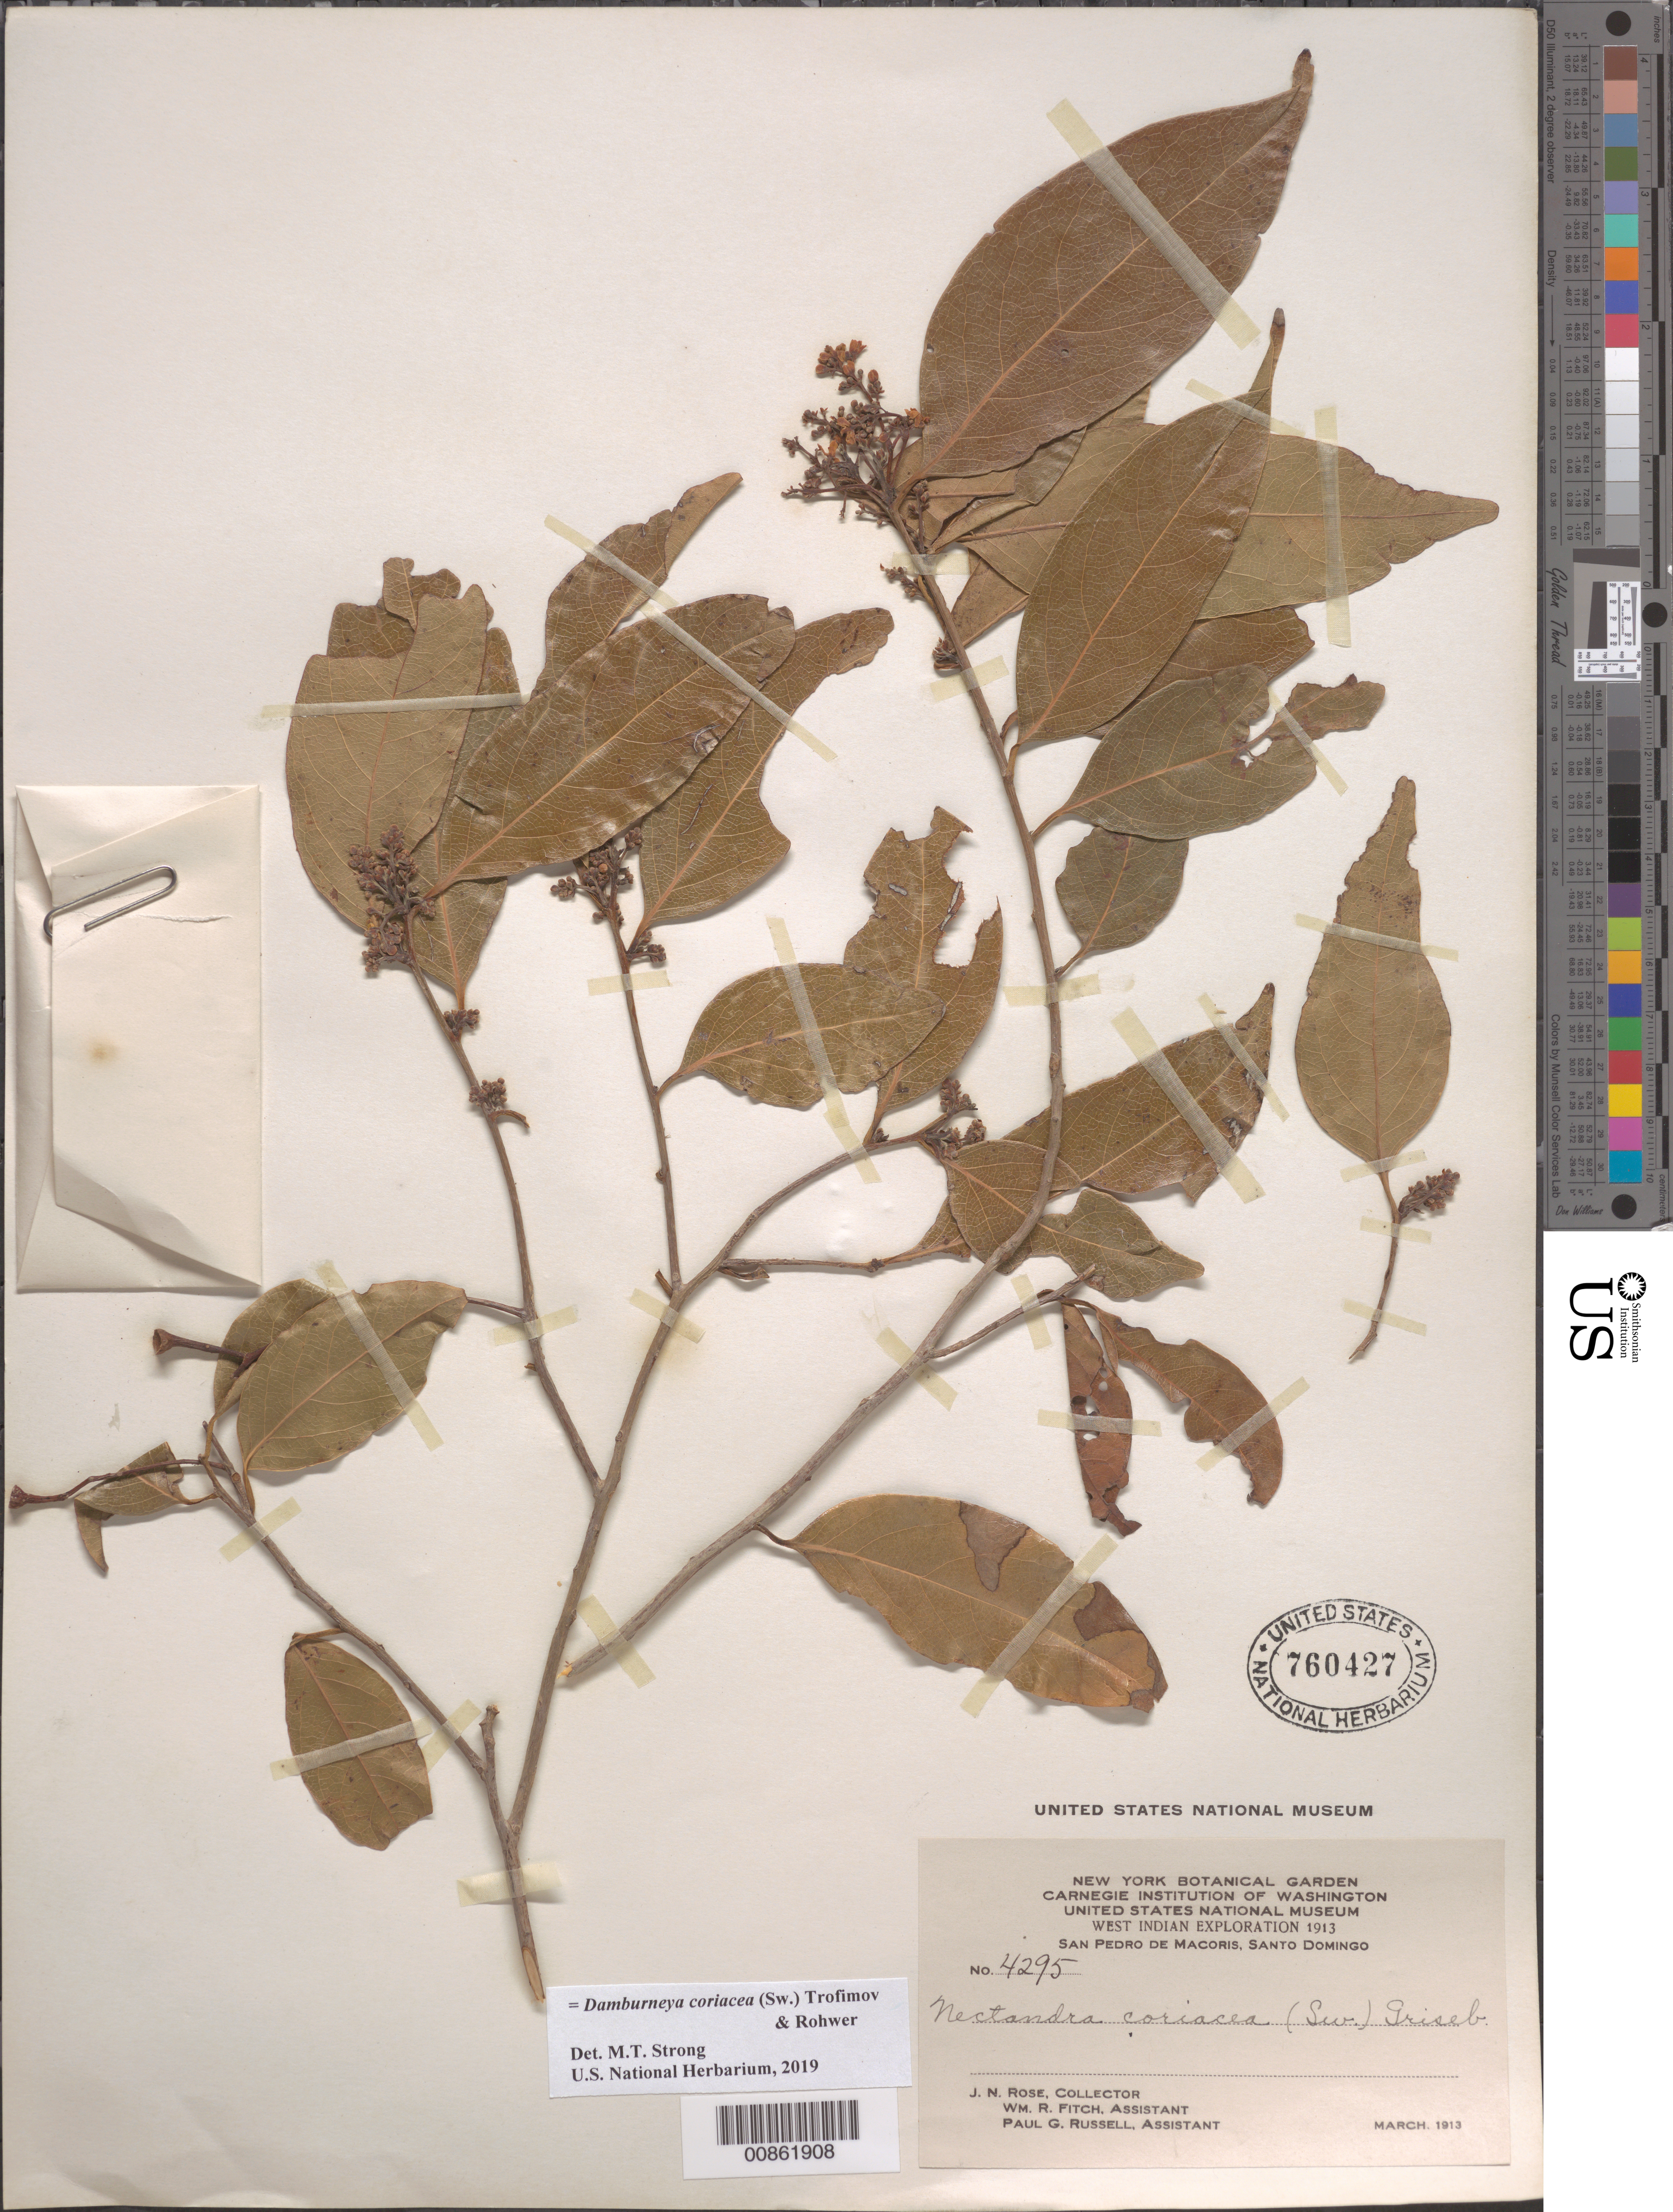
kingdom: Plantae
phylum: Tracheophyta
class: Magnoliopsida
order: Laurales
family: Lauraceae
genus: Damburneya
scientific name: Damburneya coriacea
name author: (Sw.) Trofimov & Rohwer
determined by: Strong, M. T., (US), Smithsonian Institution - National Museum of Natural History (UNITED STATES)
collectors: J. N. Rose, W. R. Fitch & P. G. Russell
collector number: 4295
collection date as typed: Mar 1913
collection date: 1913-03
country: Dominican Republic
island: Hispaniola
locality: San Pedro de Macoris, Santo Domingo.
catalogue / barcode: US 760427